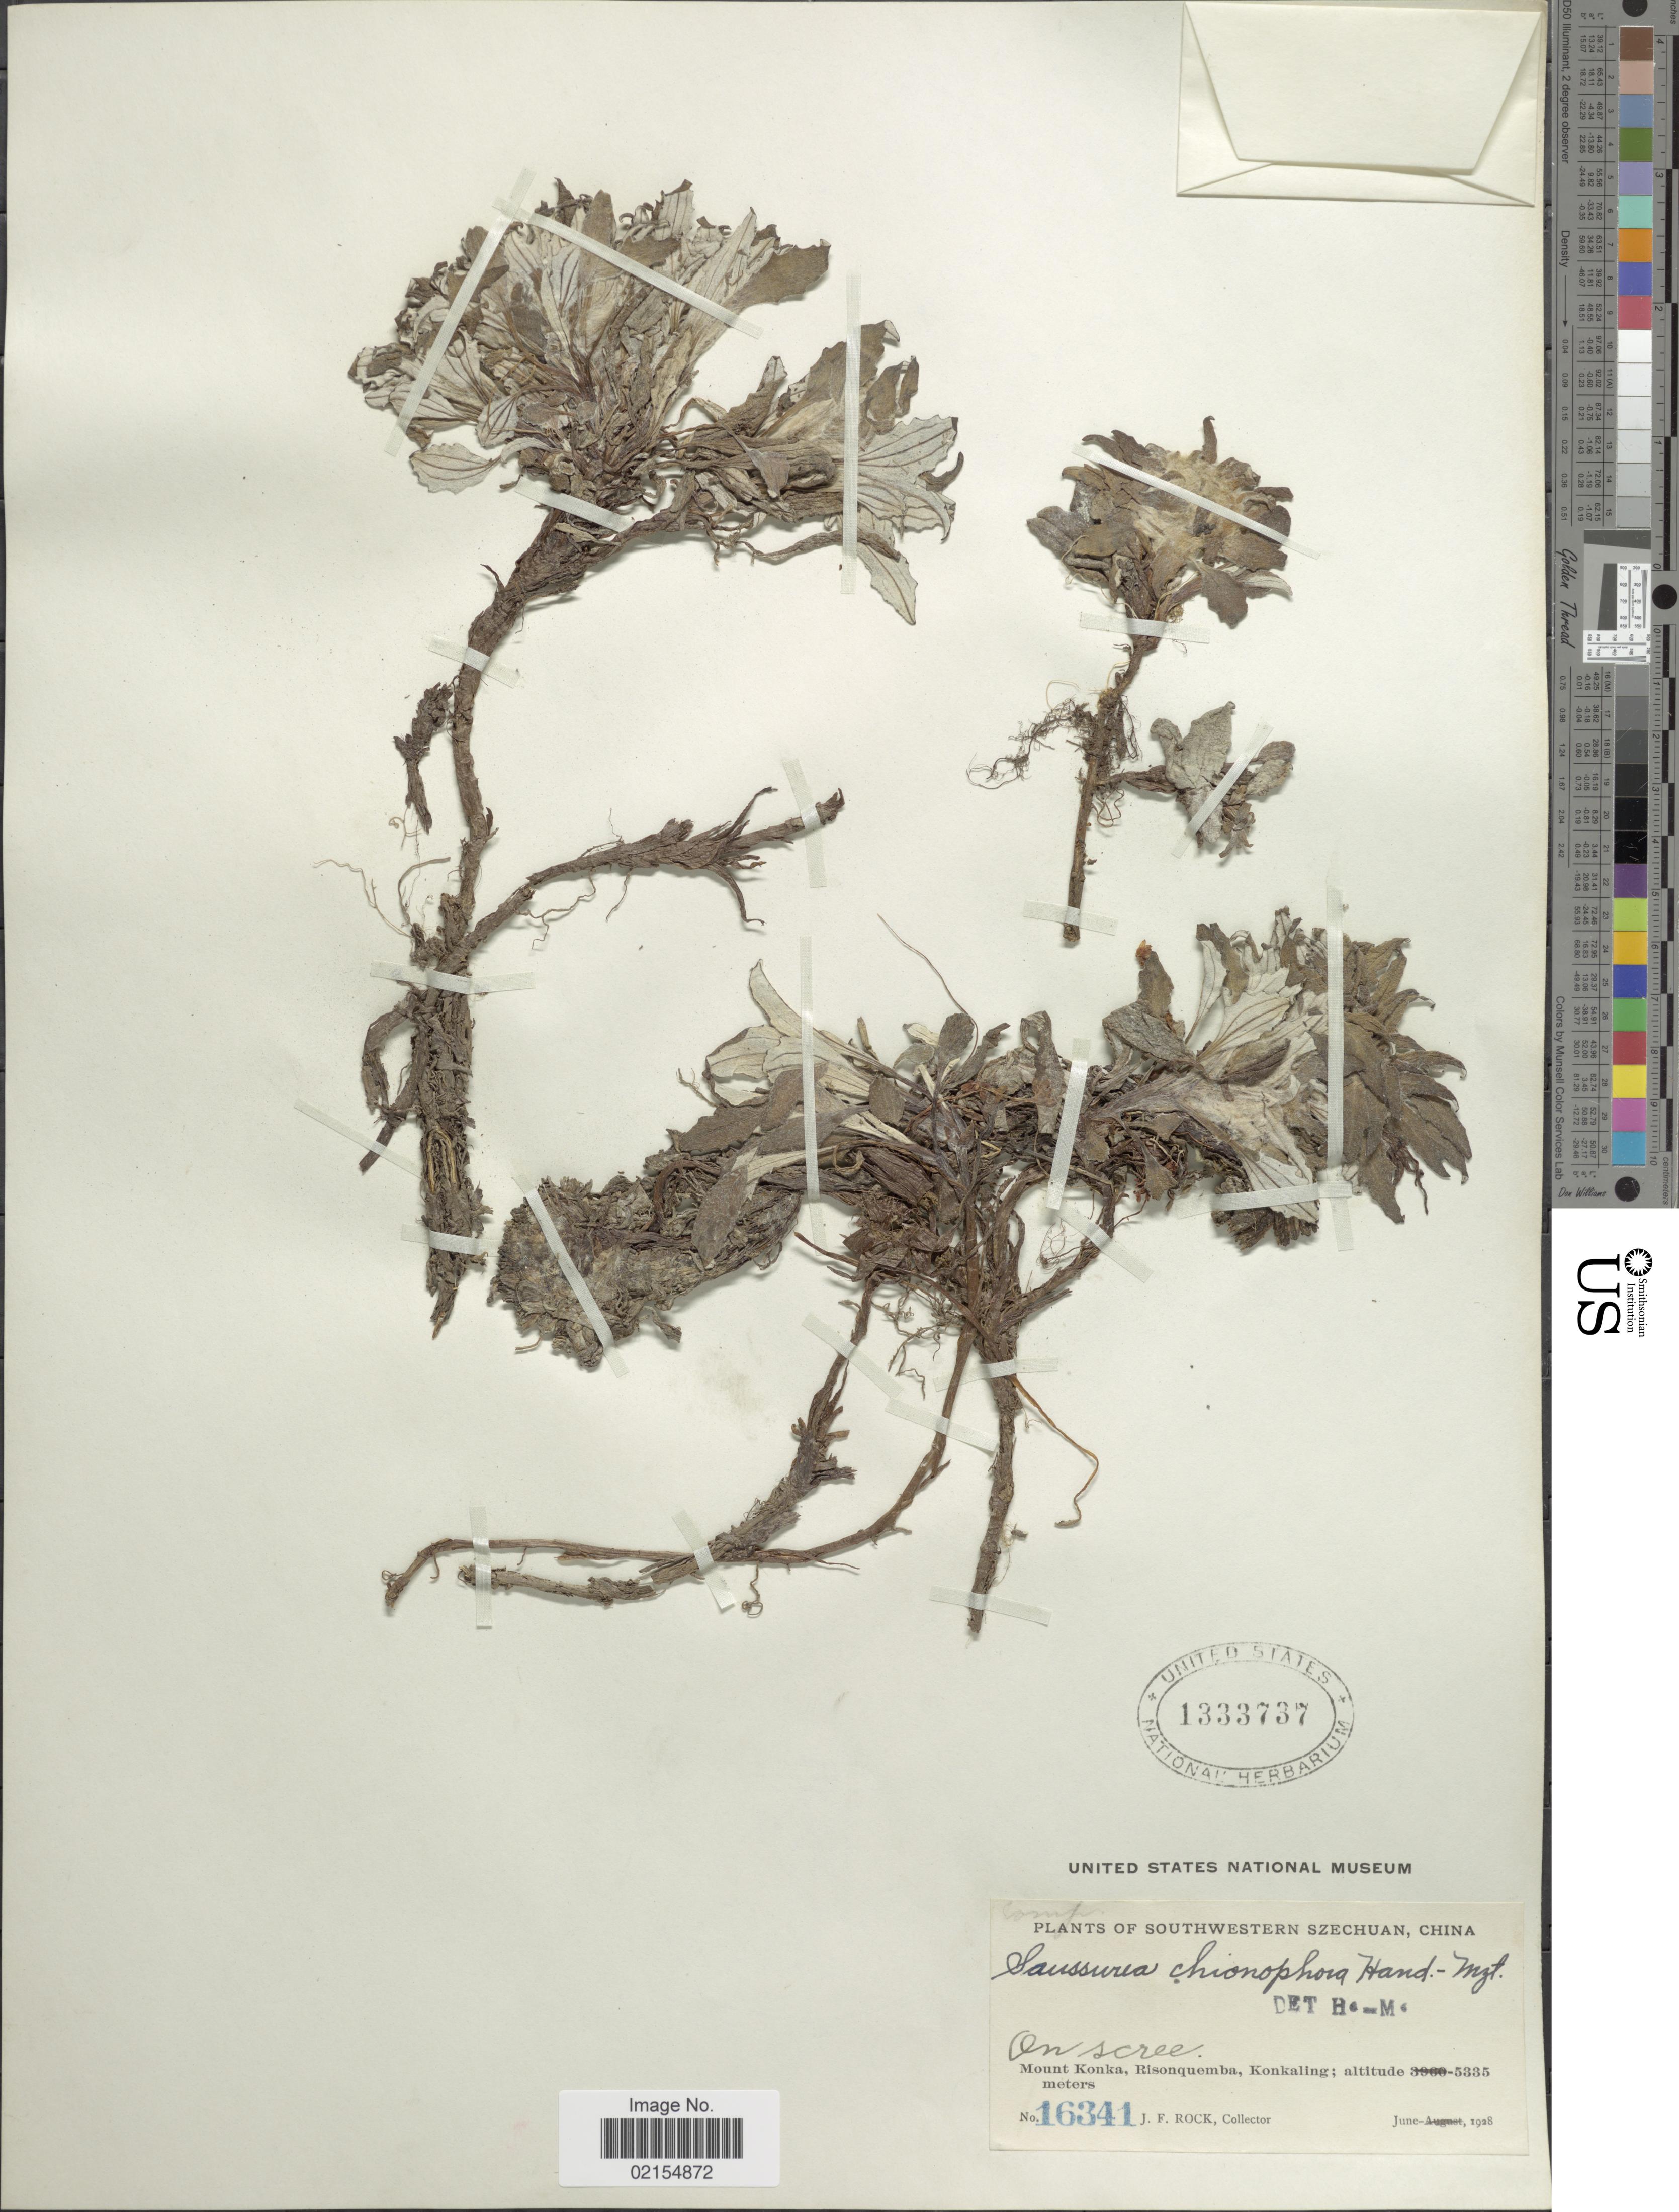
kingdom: Plantae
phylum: Tracheophyta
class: Magnoliopsida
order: Asterales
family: Asteraceae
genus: Saussurea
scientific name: Saussurea quercifolia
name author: W.W. Sm.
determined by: Chen, Yousheng S.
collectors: J. Rock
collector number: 16341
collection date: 1928-06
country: China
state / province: Sichuan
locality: Southwestern Szechuan, China, Mount Konka, Risonquemba, Konkaling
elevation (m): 5335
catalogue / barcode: US 1333737